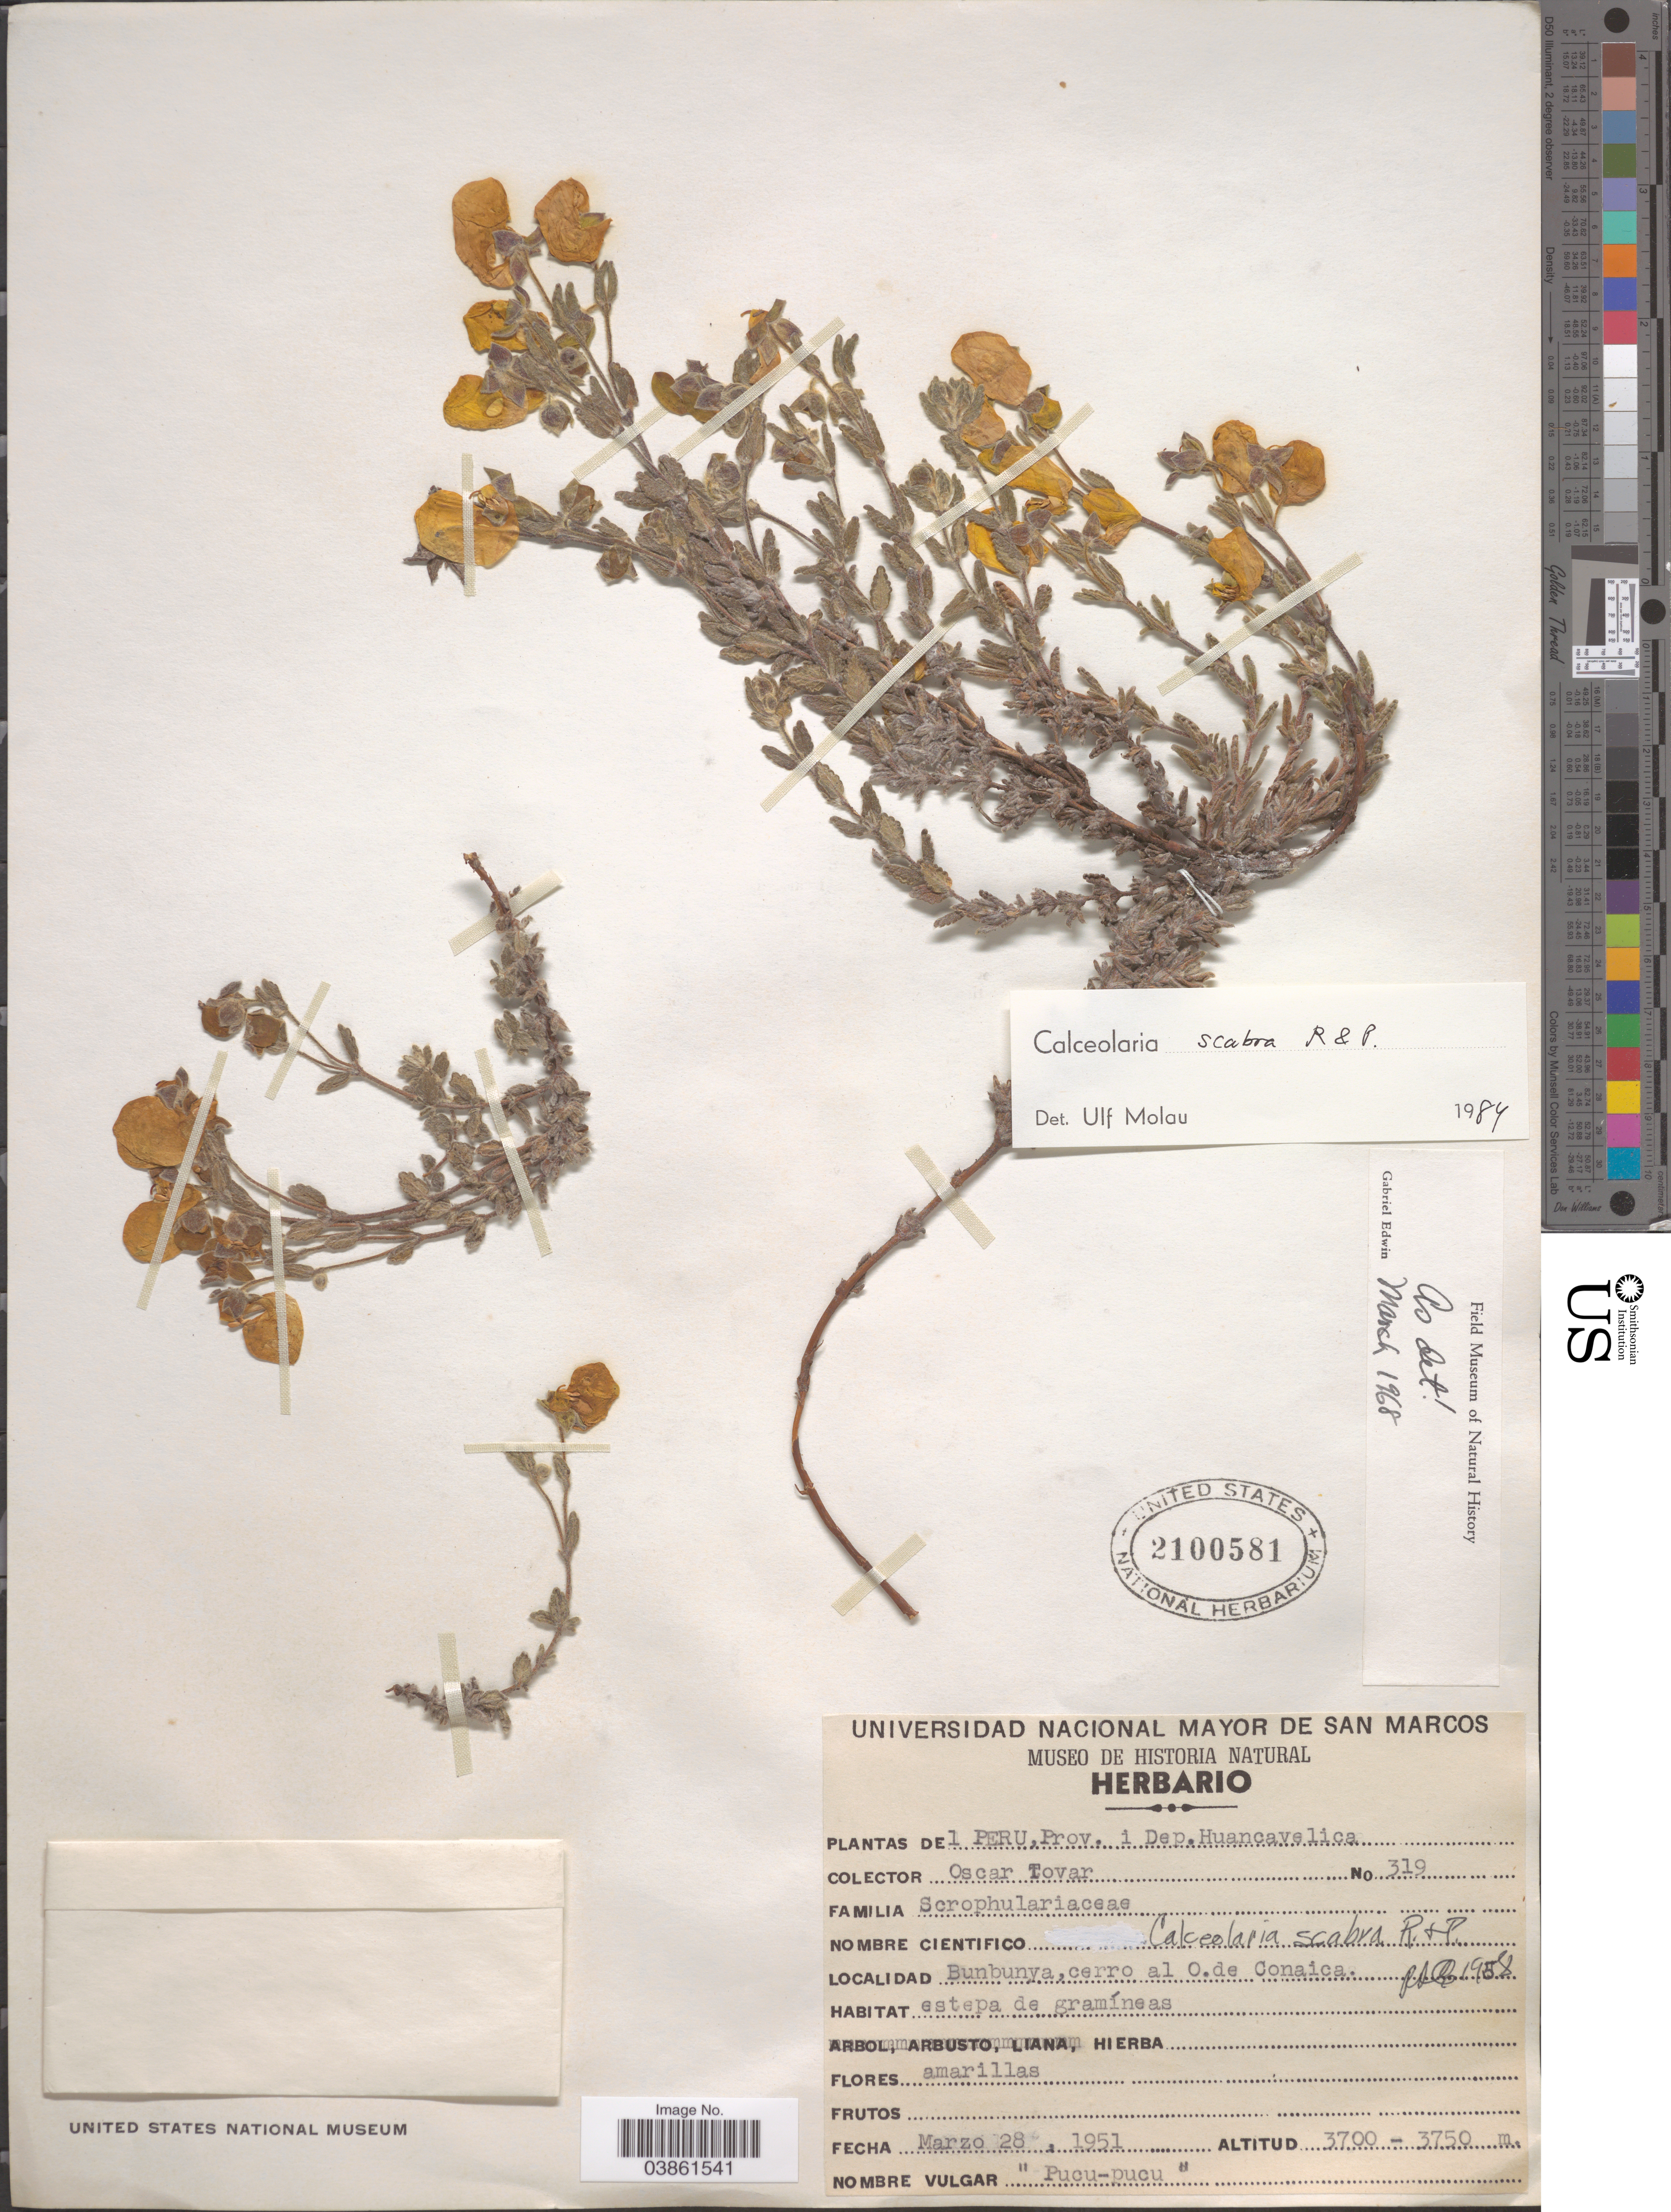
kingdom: Plantae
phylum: Tracheophyta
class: Magnoliopsida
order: Lamiales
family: Calceolariaceae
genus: Calceolaria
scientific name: Calceolaria scabra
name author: Ruiz & Pav.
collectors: Ó. Tovar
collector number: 319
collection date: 1951-03-28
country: Peru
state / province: Huancavelica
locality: Prov. i Dep. Huancavelica. Bunbunya, cerro al O. de Conaica.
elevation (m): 3700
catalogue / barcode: US 2100581